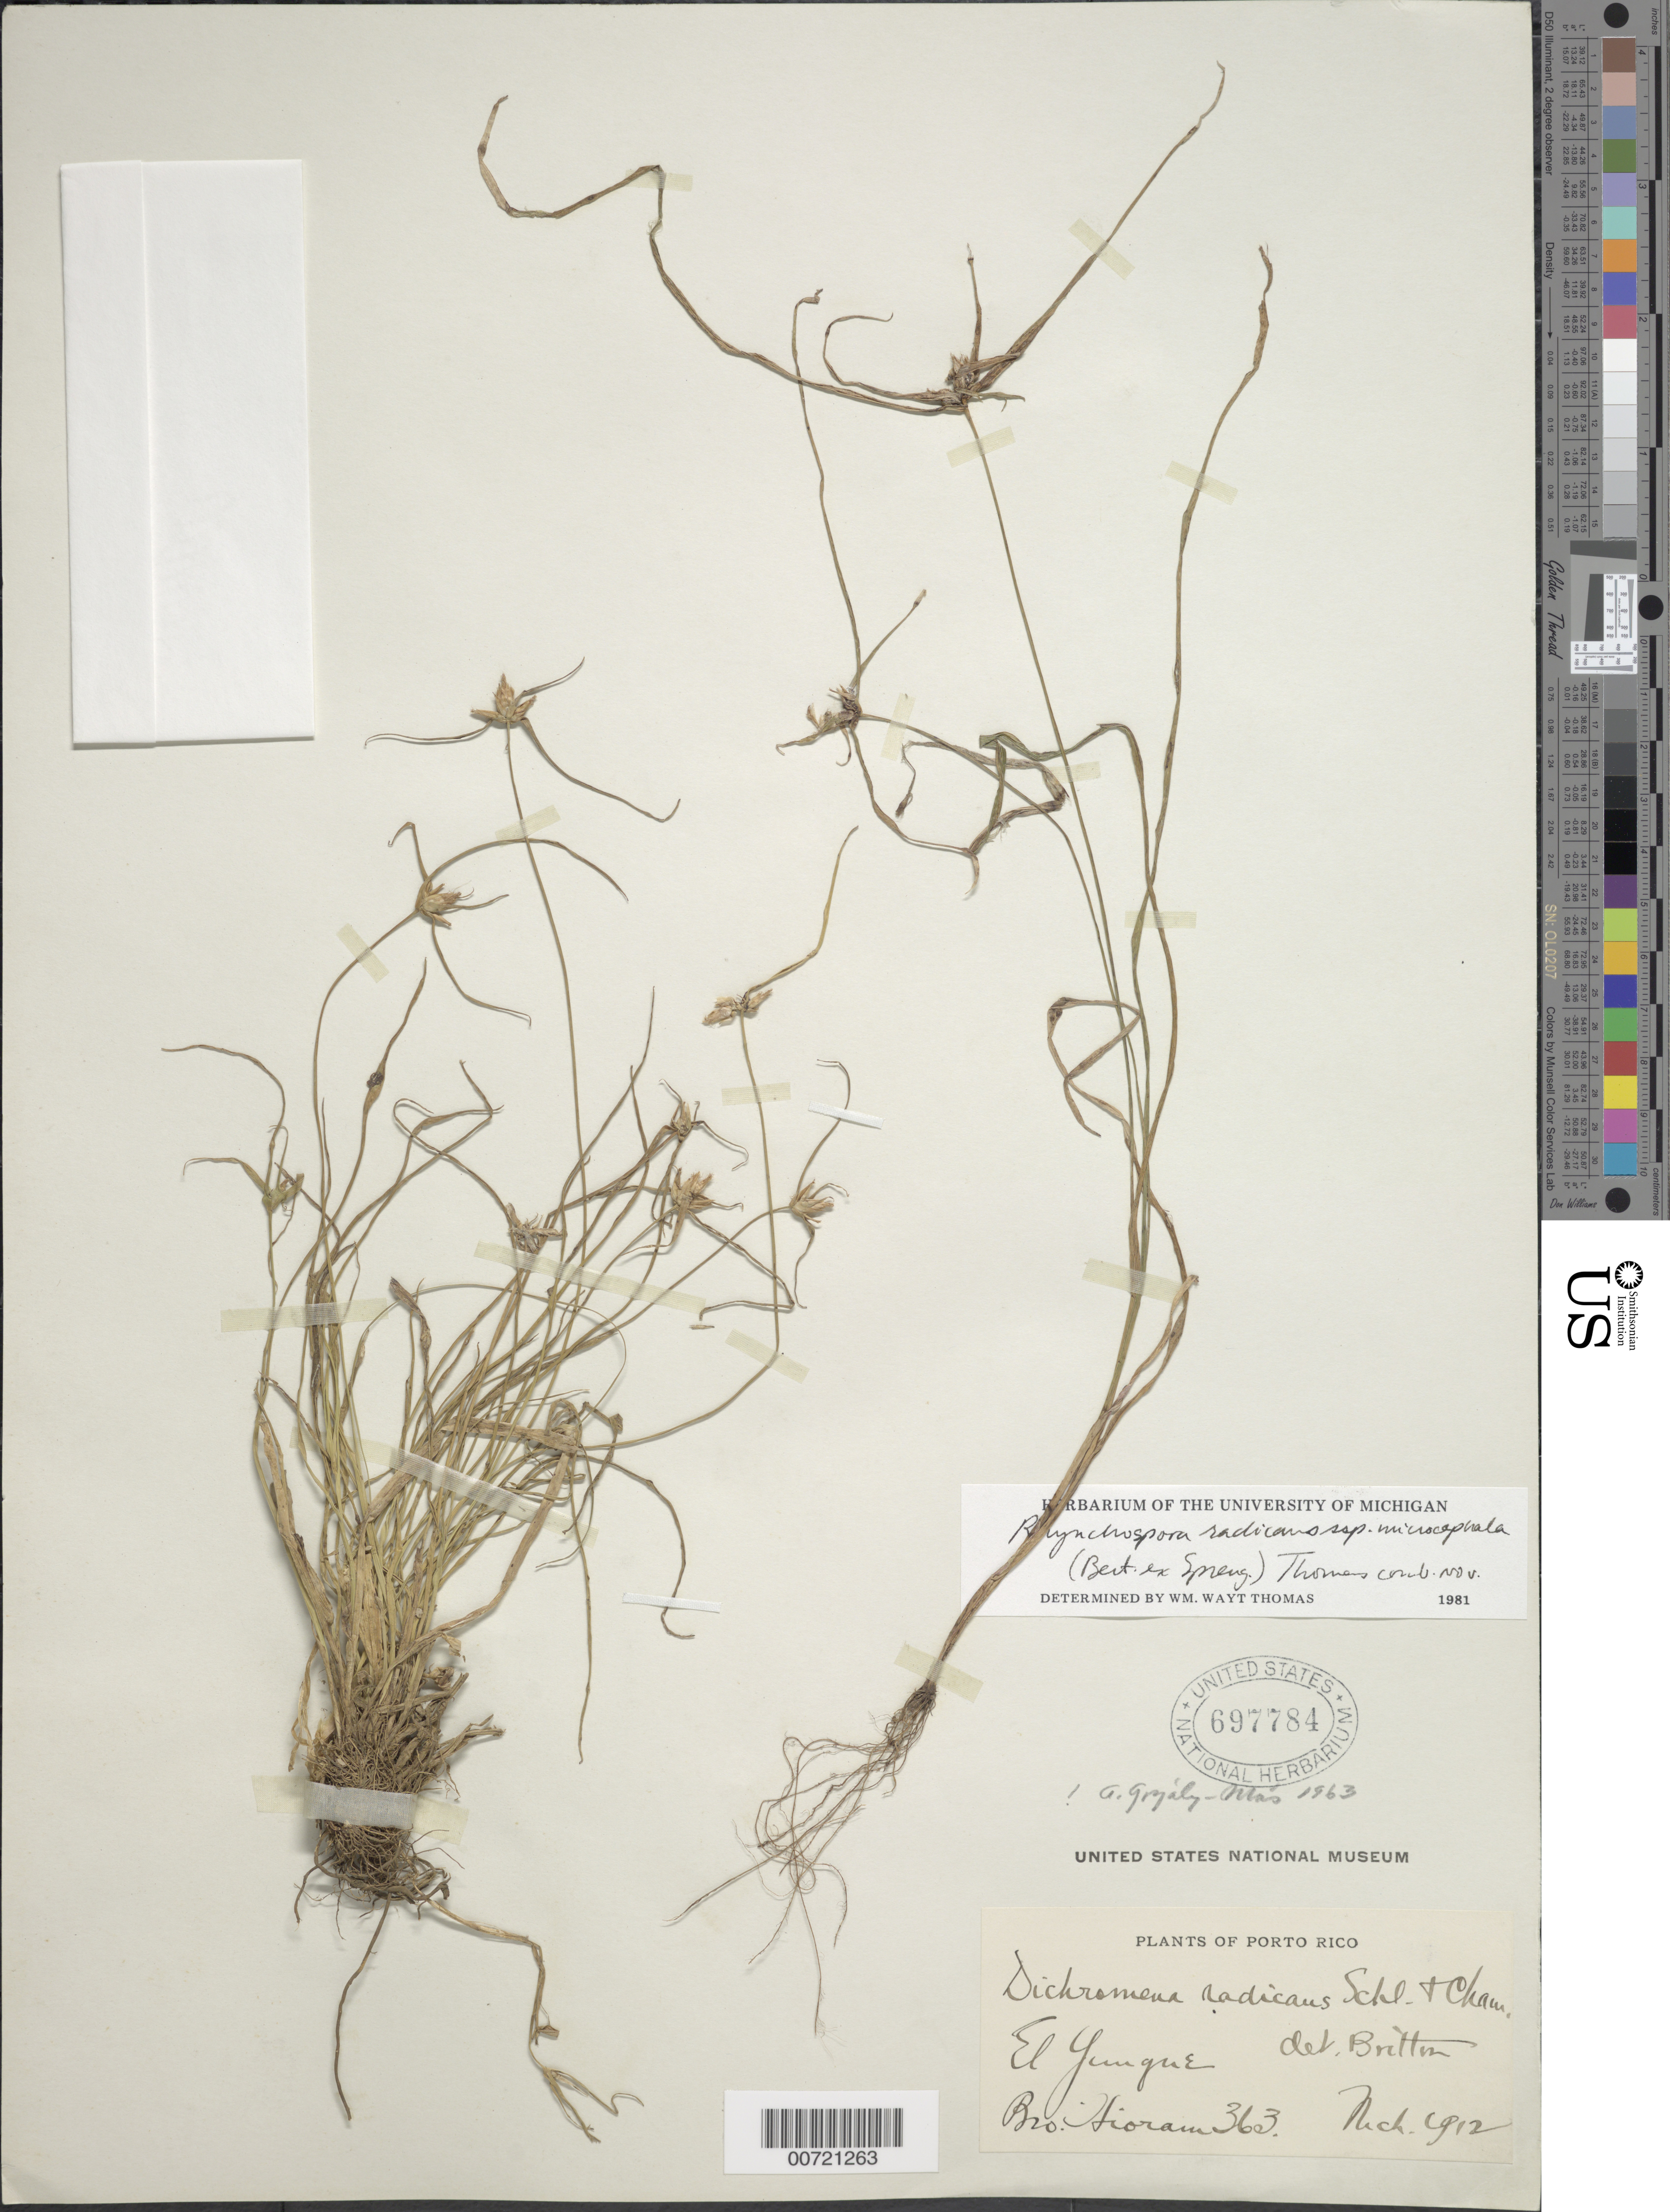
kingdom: Plantae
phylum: Tracheophyta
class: Liliopsida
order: Poales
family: Cyperaceae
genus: Rhynchospora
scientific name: Rhynchospora radicans subsp. microcephala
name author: (Bertero ex Spreng.) W.W. Thomas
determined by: Thomas, W. W.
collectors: Bro. Hioram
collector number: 363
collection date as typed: Mar 1912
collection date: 1912-03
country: Puerto Rico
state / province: Río Grande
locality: El Yunque.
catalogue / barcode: US 697784